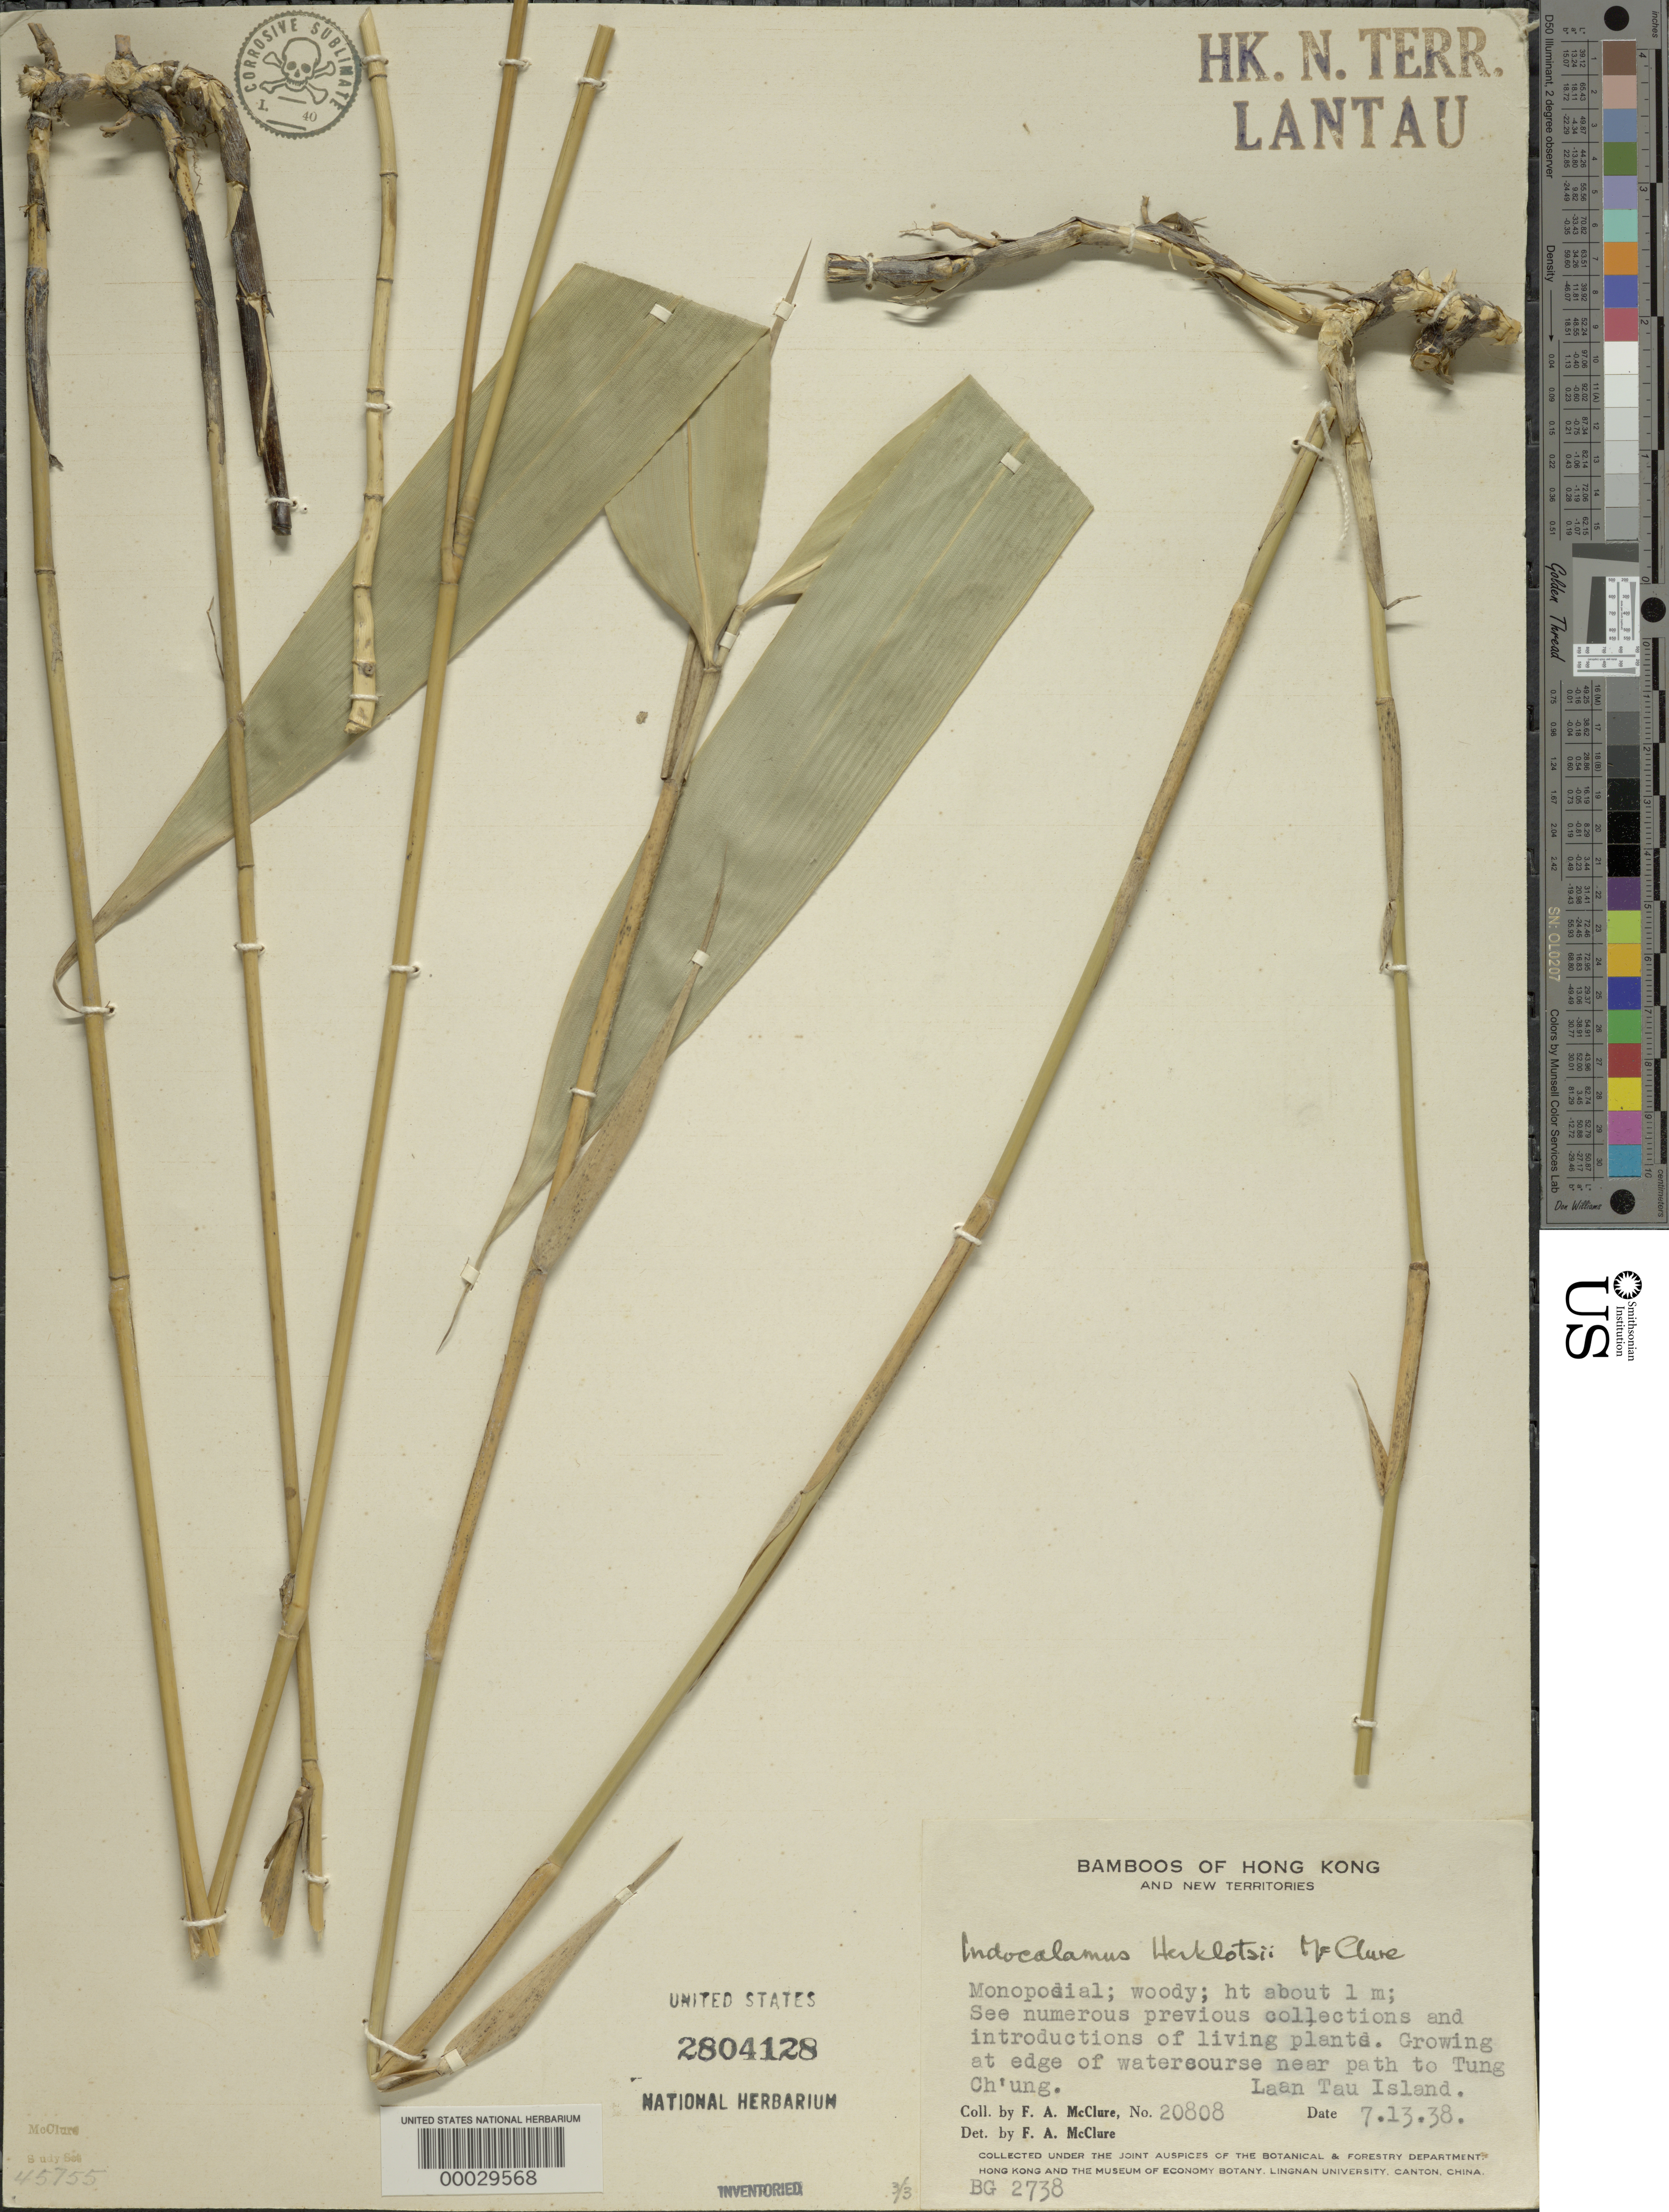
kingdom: Plantae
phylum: Tracheophyta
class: Liliopsida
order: Poales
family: Poaceae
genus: Indocalamus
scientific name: Indocalamus herklotsii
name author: McClure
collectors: F. A. McClure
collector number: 20808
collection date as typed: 13 Jul 1938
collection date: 1938-07-13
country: China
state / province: Hong Kong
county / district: New Territories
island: Lan Tao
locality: Tung ch'ung path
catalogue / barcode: US 2804128